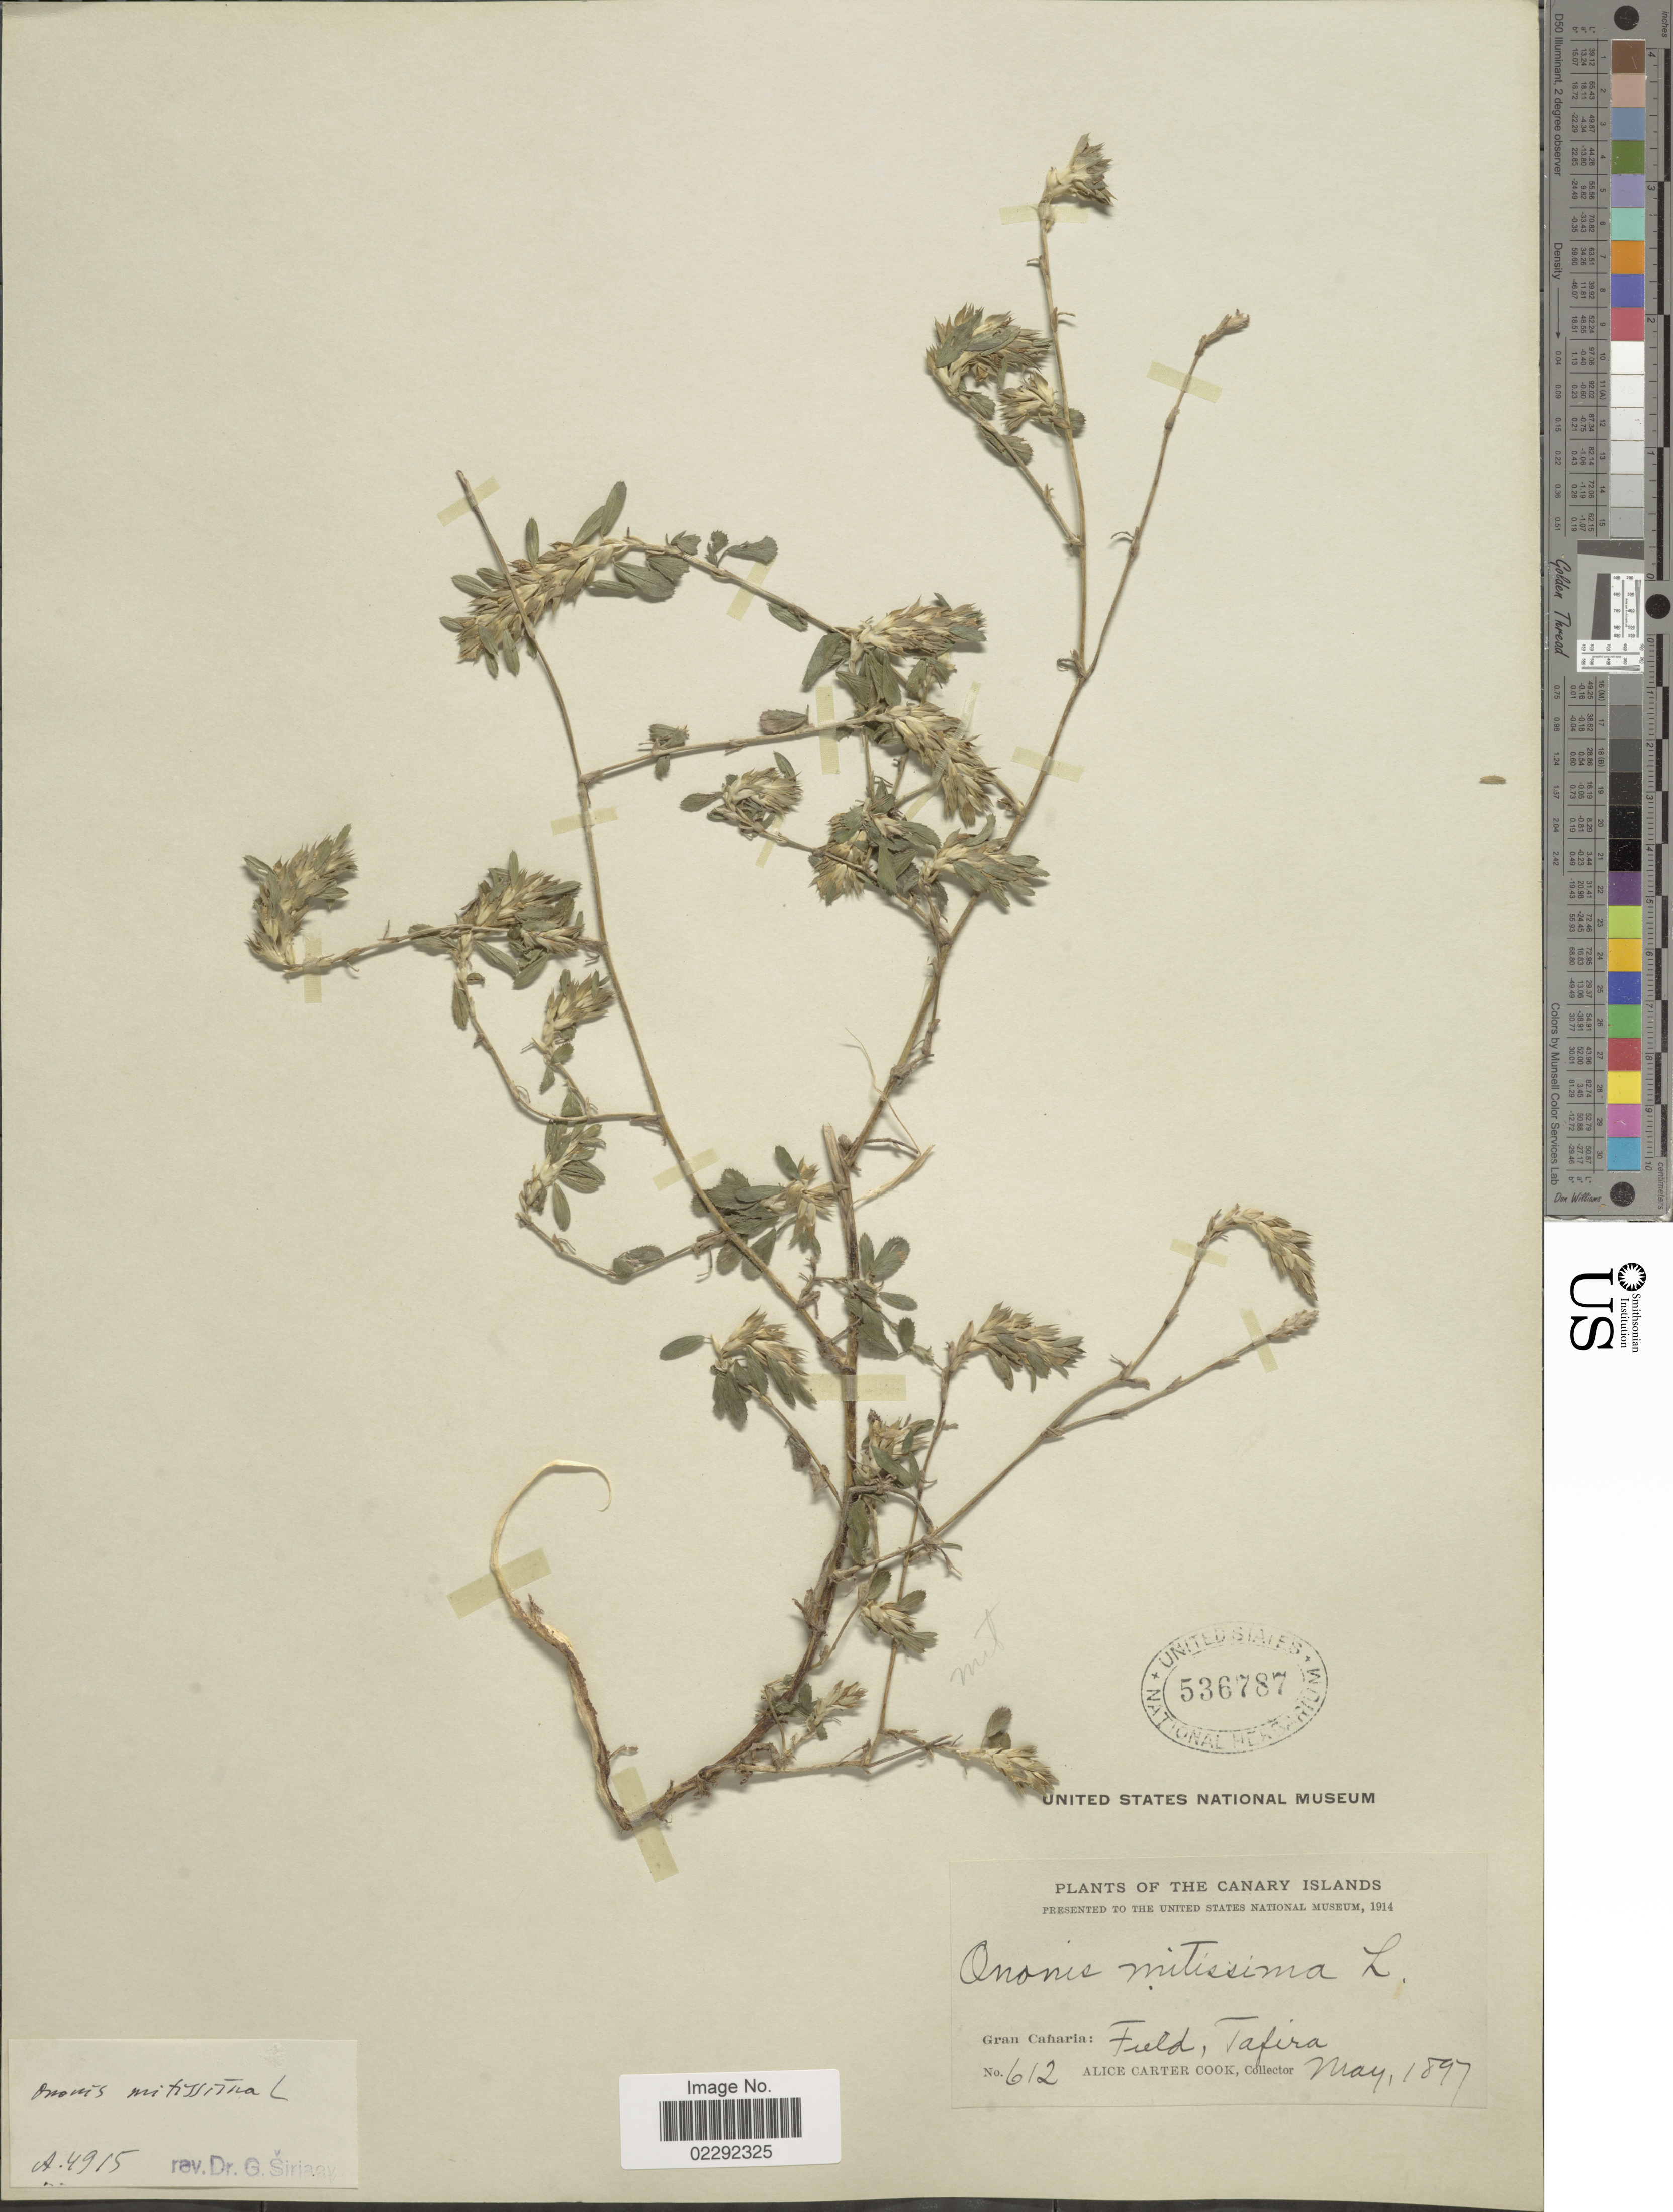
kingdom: Plantae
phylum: Tracheophyta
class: Magnoliopsida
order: Fabales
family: Fabaceae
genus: Ononis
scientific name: Ononis mitissima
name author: L.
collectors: Alice C. Cook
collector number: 612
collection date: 1897-05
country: Spain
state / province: Canarias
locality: Canary Islands. Gran Cañaria: Field, Tafira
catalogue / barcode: US 536787